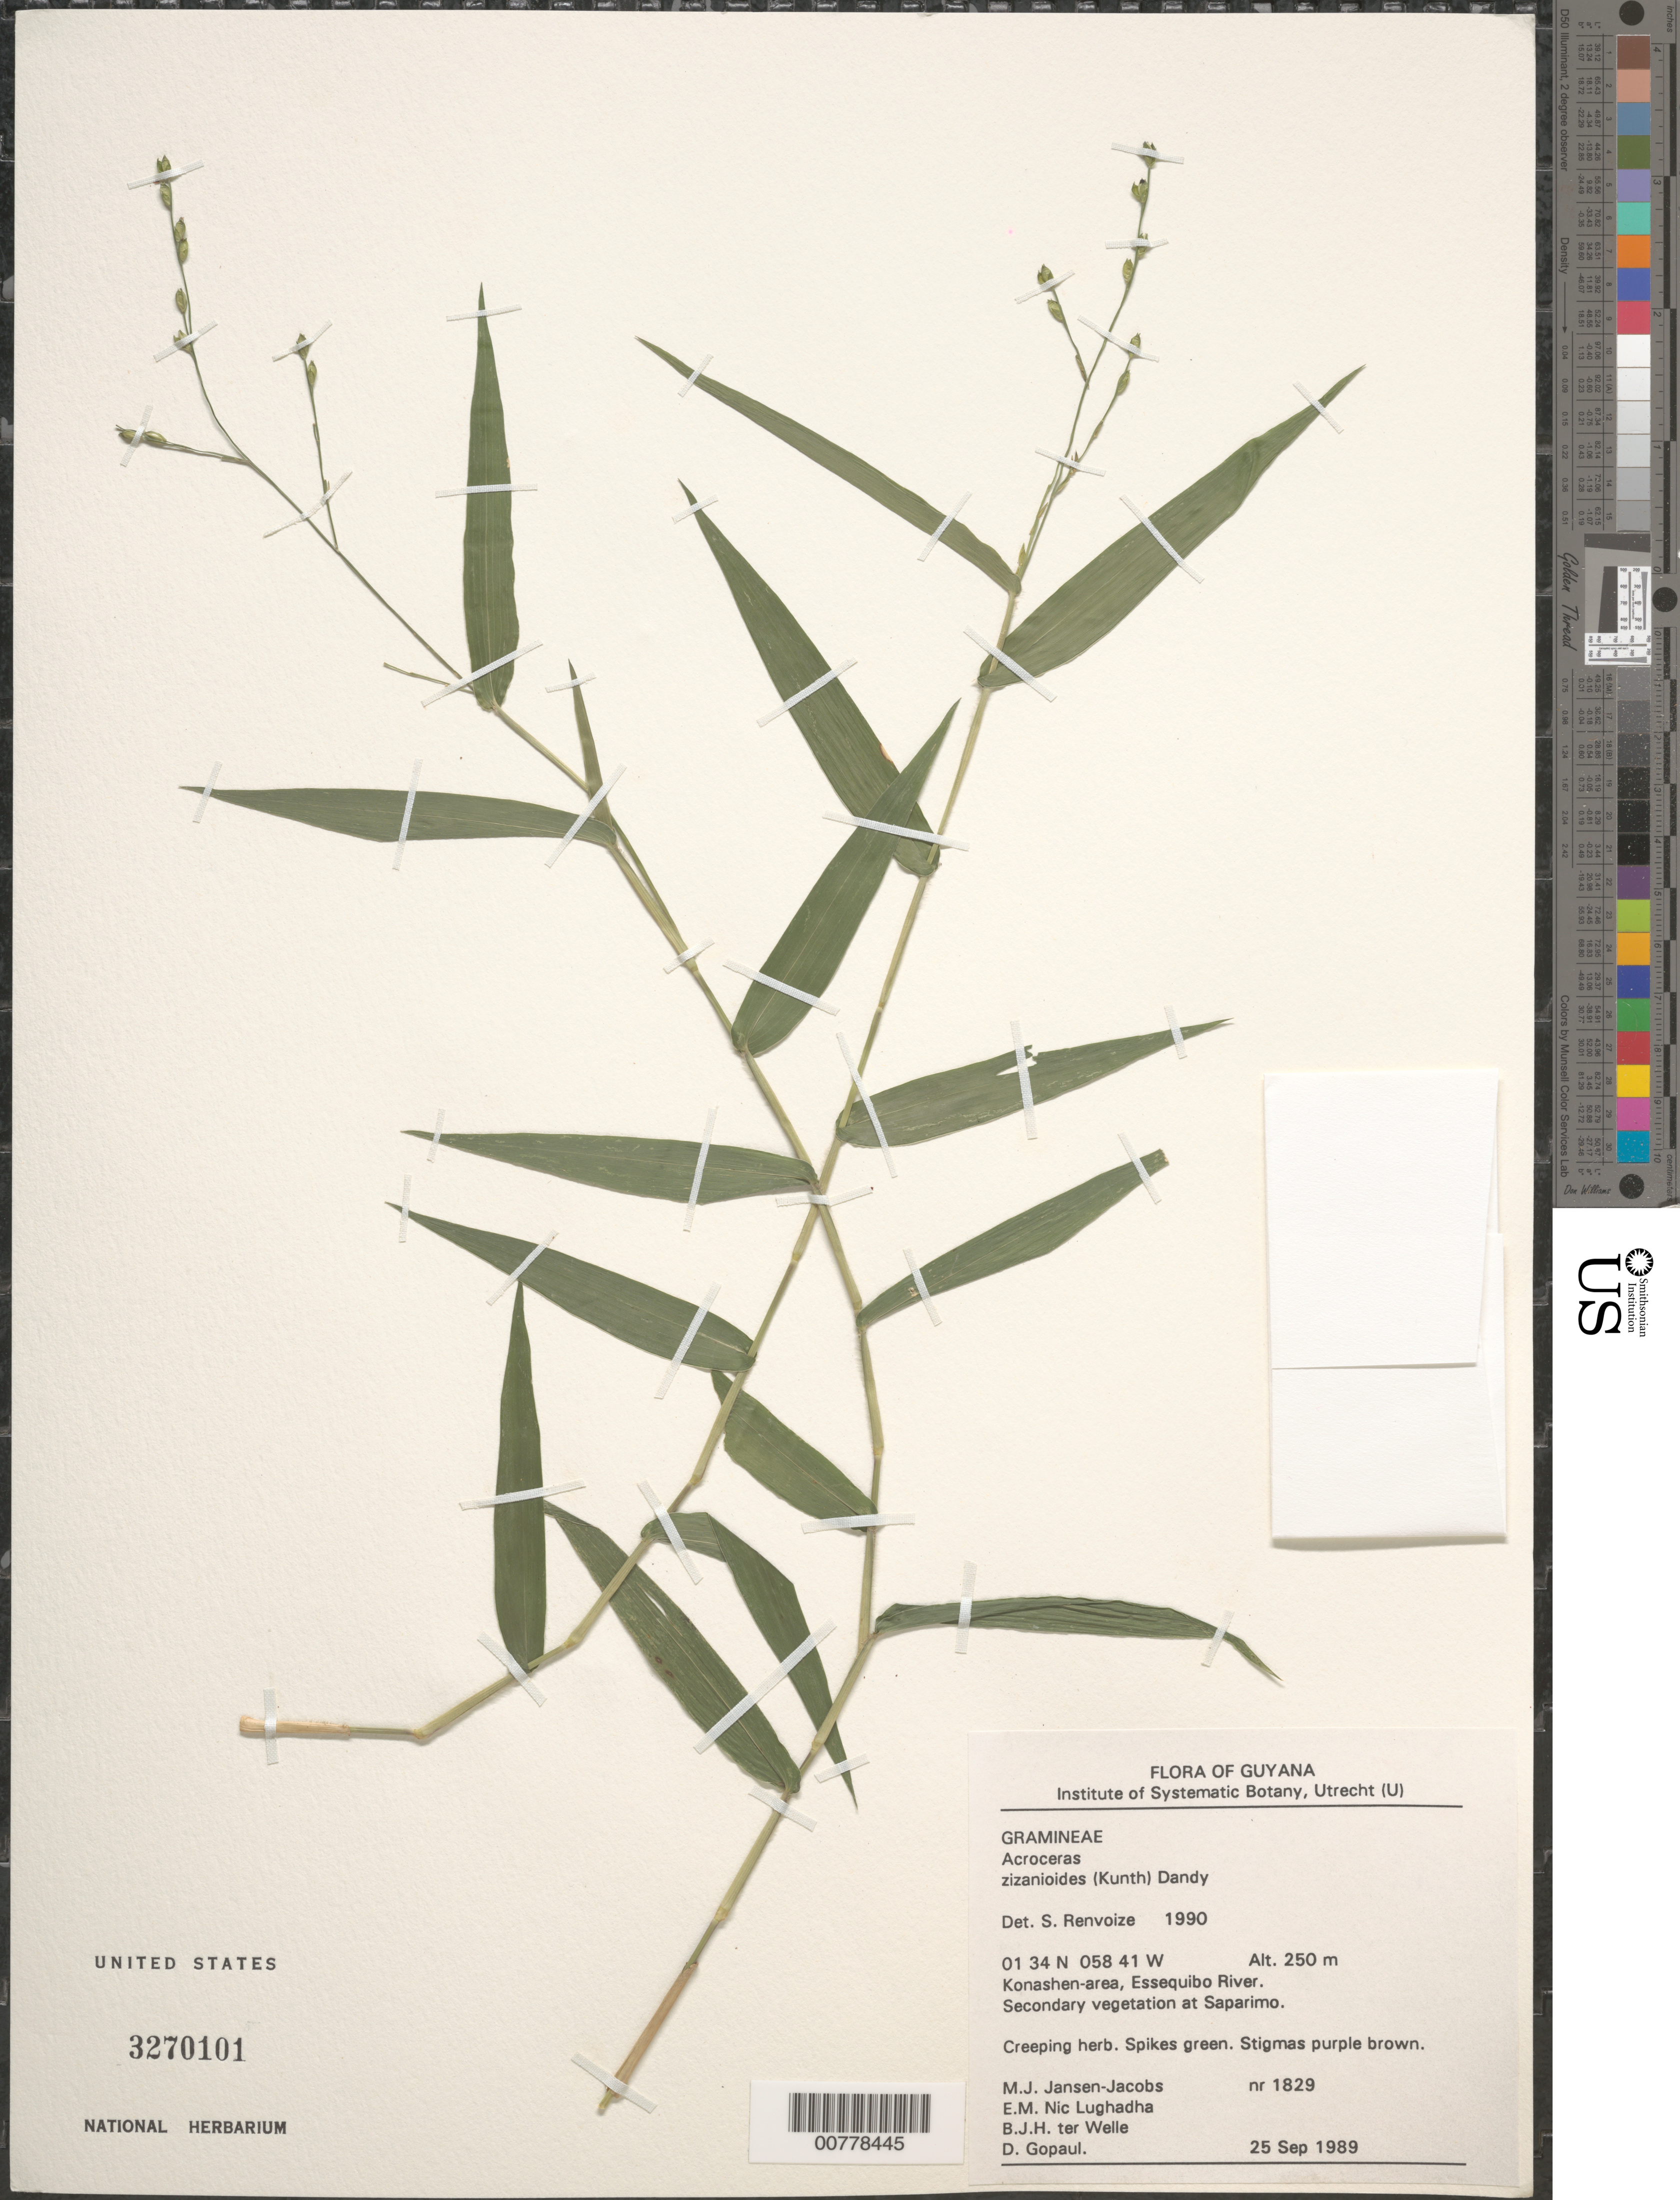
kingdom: Plantae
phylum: Tracheophyta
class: Liliopsida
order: Poales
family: Poaceae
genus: Acroceras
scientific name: Acroceras zizanioides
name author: (Kunth) Dandy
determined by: Renvoize, S. A.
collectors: M. J. Jansen-Jacobs, E. Nic Lughadha, B. Welle & D. Gopaul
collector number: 1829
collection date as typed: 25-Sep-89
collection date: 1989-09-25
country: Guyana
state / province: U. Takutu-U. Essequibo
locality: Konashen-area, Essequibo River at Saparimo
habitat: Secondary vegetation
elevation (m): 250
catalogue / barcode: US 3270101